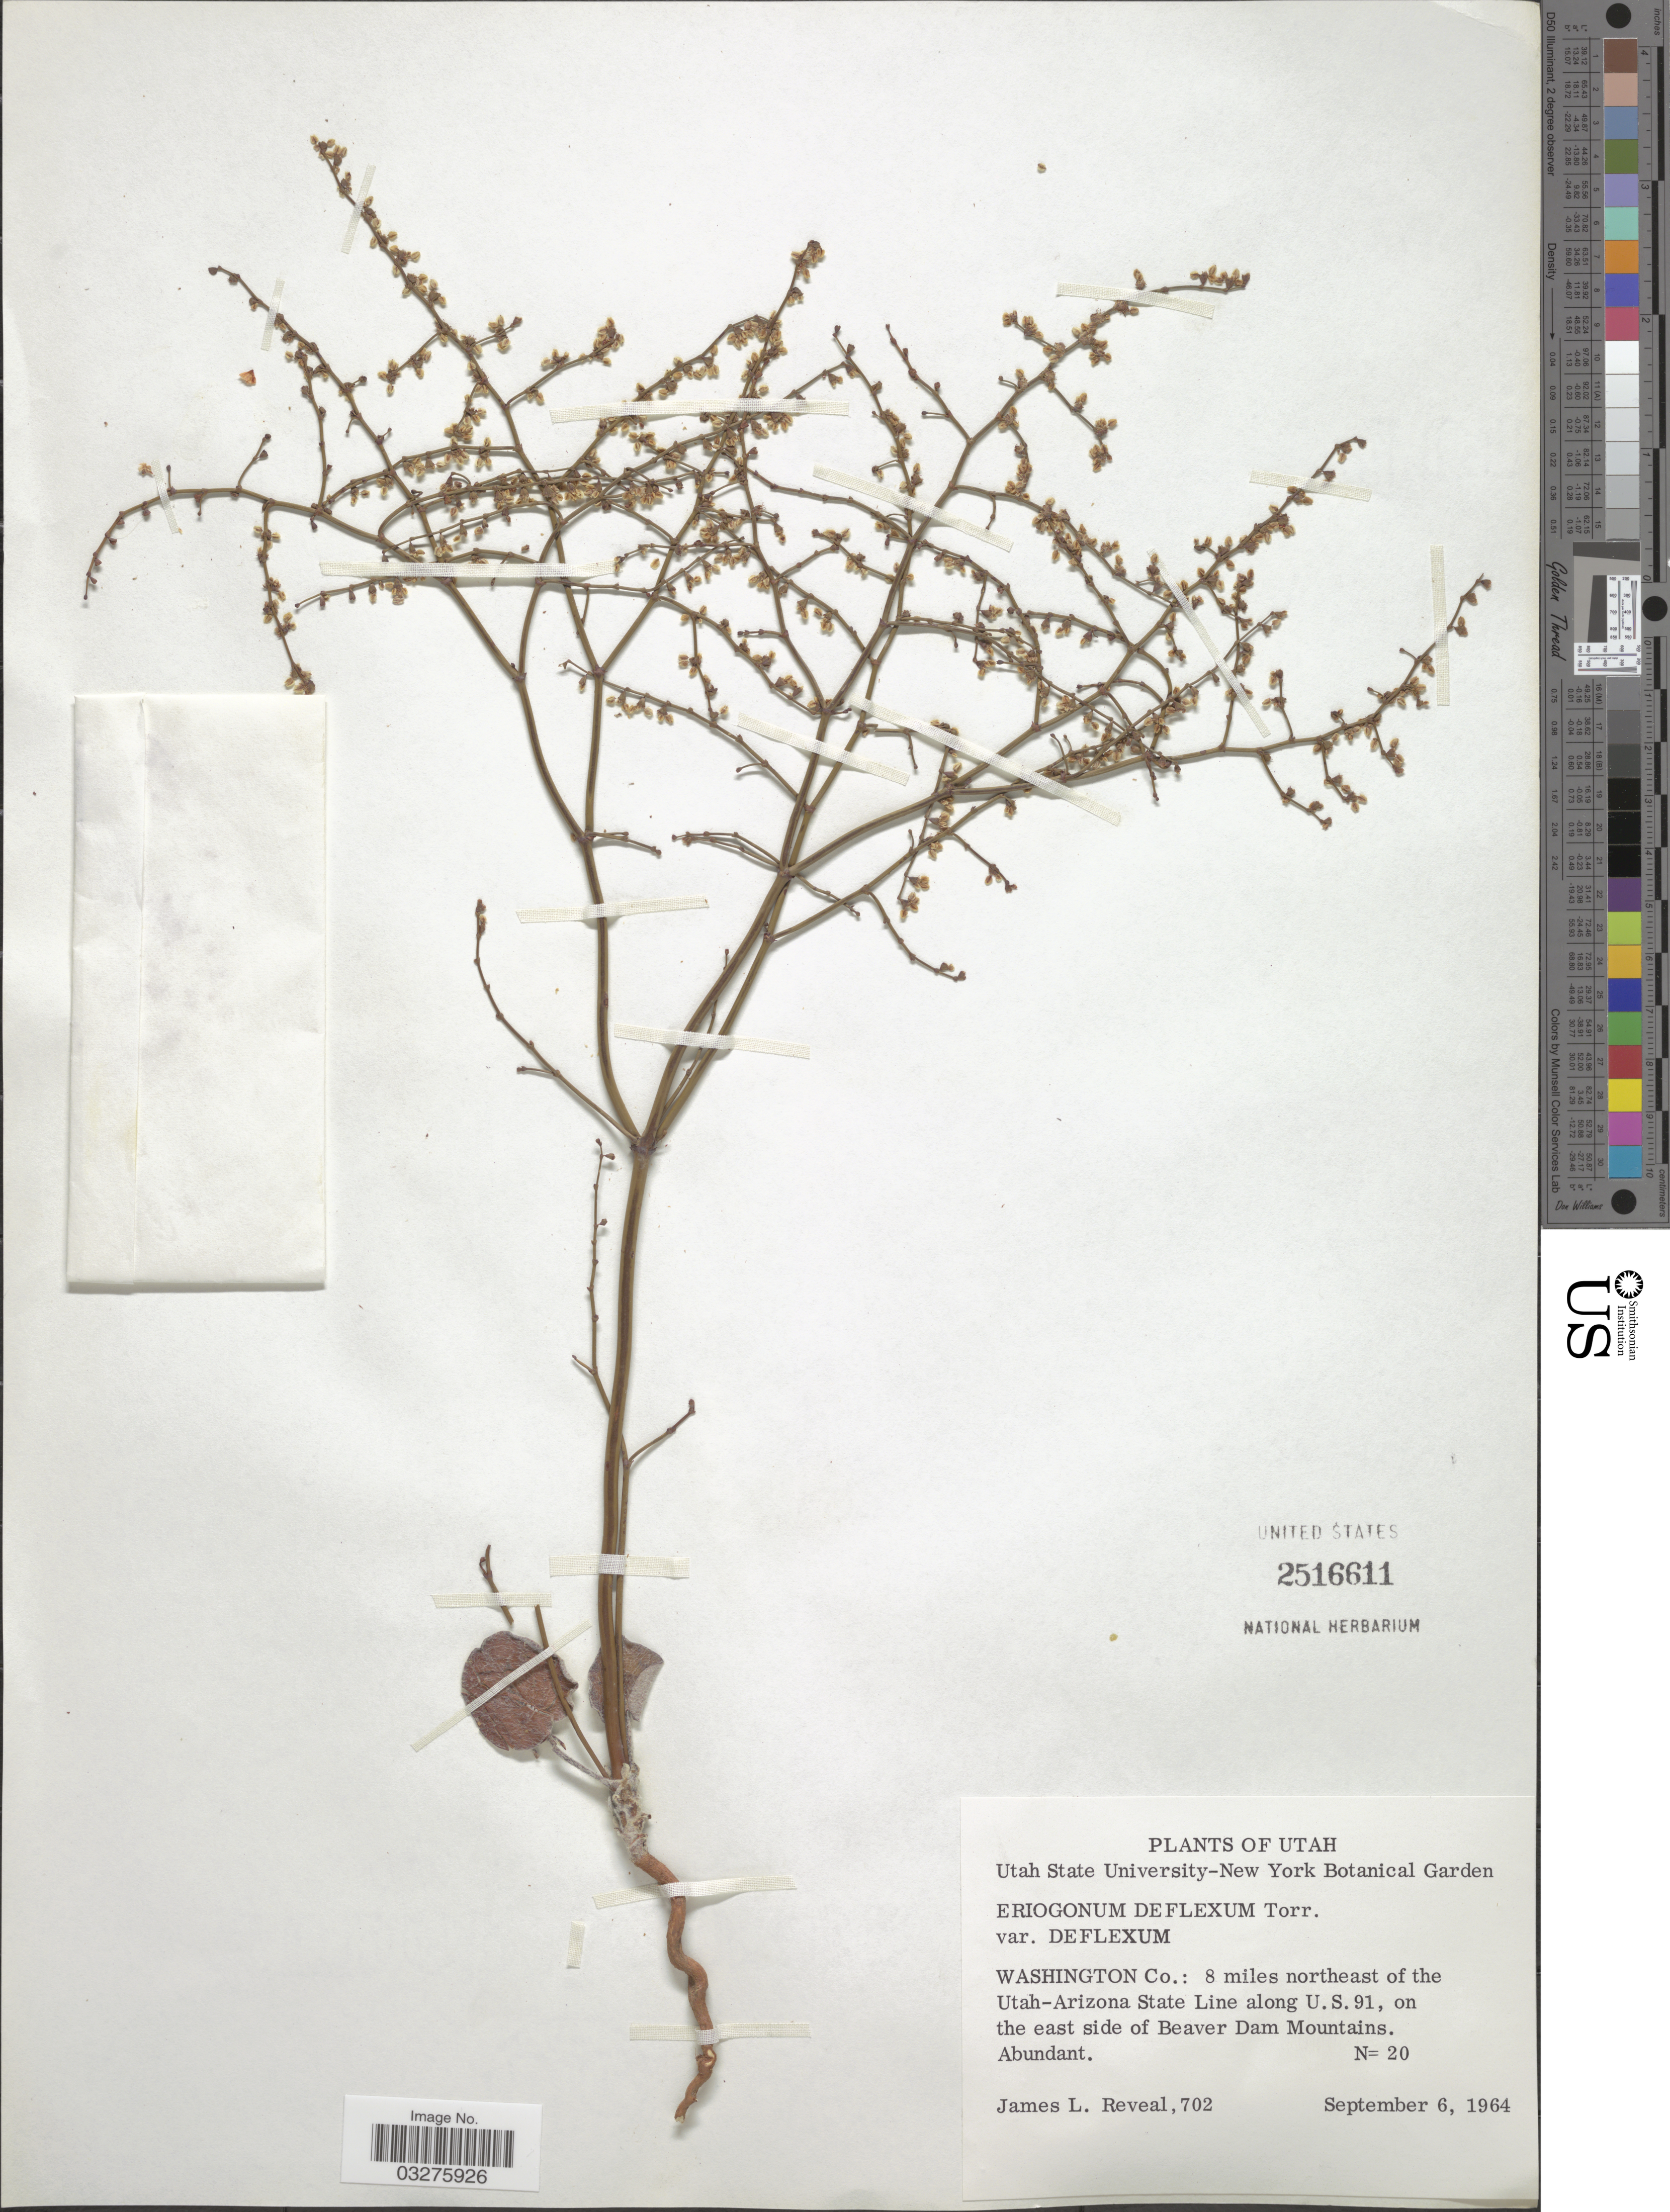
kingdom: Plantae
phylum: Tracheophyta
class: Magnoliopsida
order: Caryophyllales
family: Polygonaceae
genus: Eriogonum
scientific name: Eriogonum deflexum var. deflexum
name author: Torr. in Ives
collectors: J. L. Reveal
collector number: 702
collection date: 1964-09-06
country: United States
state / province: Utah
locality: Washington Co.: 8 miles northeast of the Utah-Arizona State line along U.S. 91, on the east side of Beaver Dam Mountains.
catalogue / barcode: US 2516611